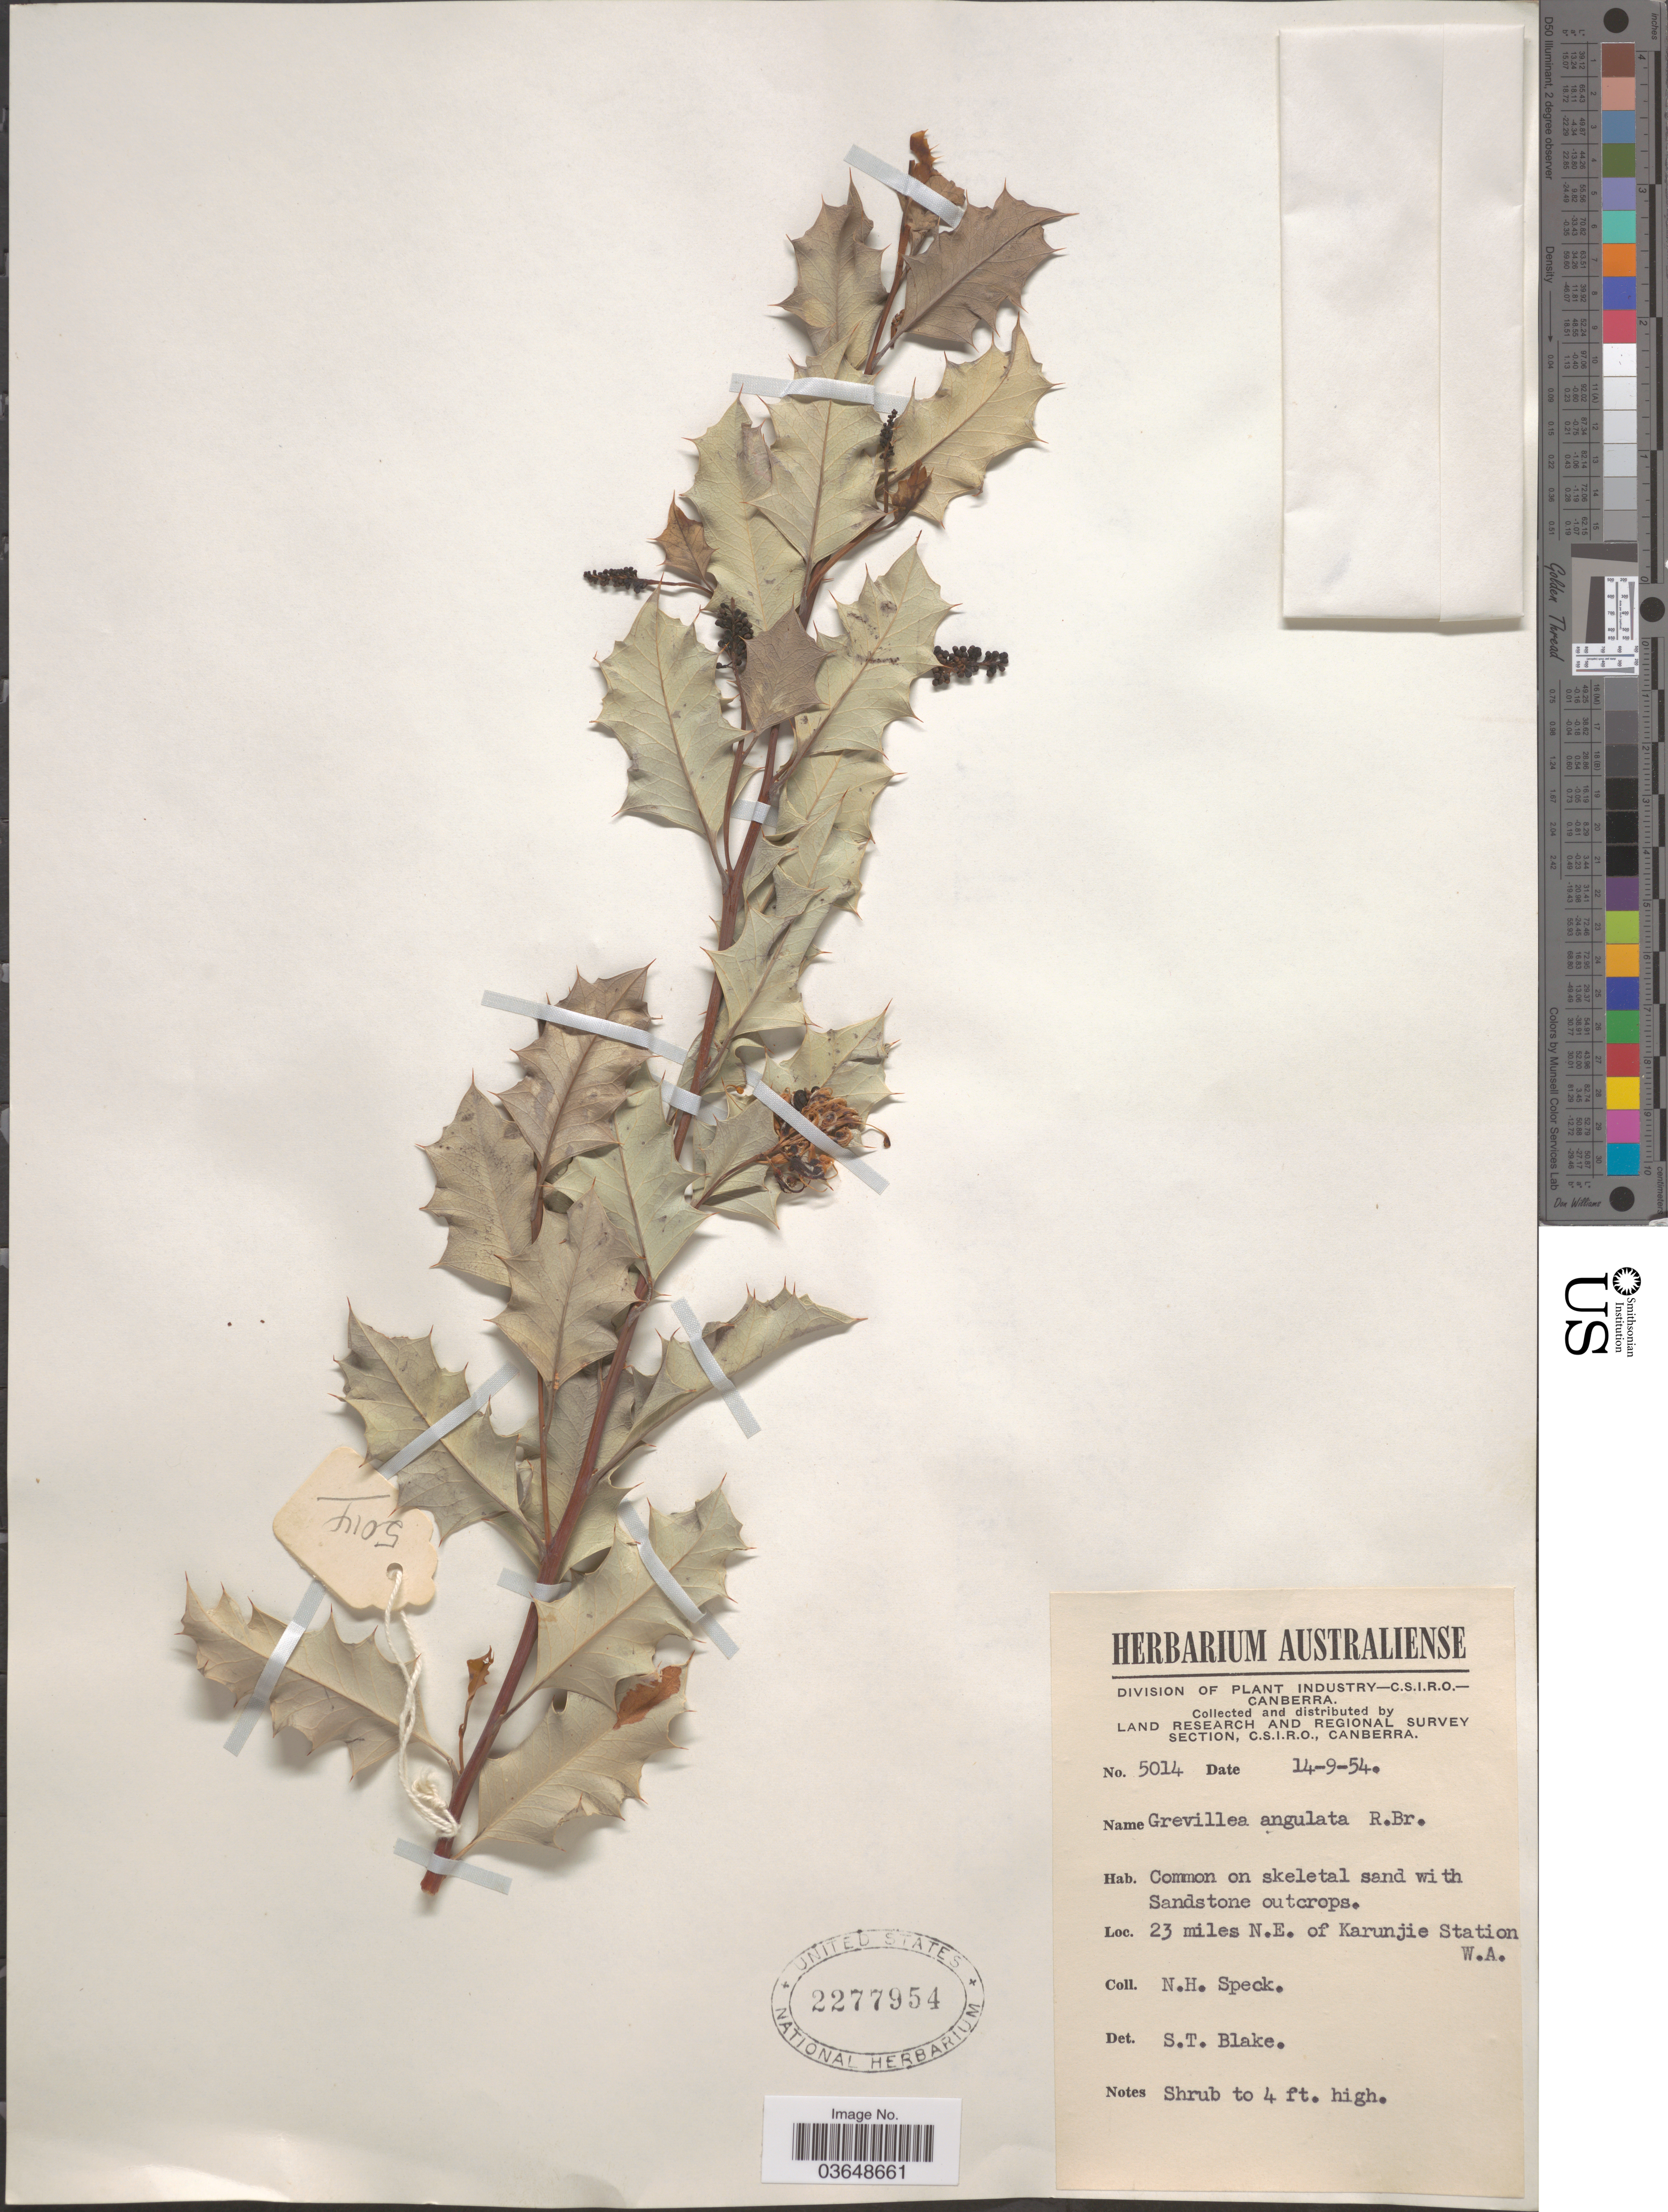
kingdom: Plantae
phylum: Tracheophyta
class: Magnoliopsida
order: Proteales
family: Proteaceae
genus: Grevillea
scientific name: Grevillea angulata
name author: R. Br.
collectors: N. Speck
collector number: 5014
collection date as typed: Transcribed d/m/y: 14/9/54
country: Australia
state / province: Western Australia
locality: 23 miles N.E. of Karunjie Station.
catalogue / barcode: US 2277954